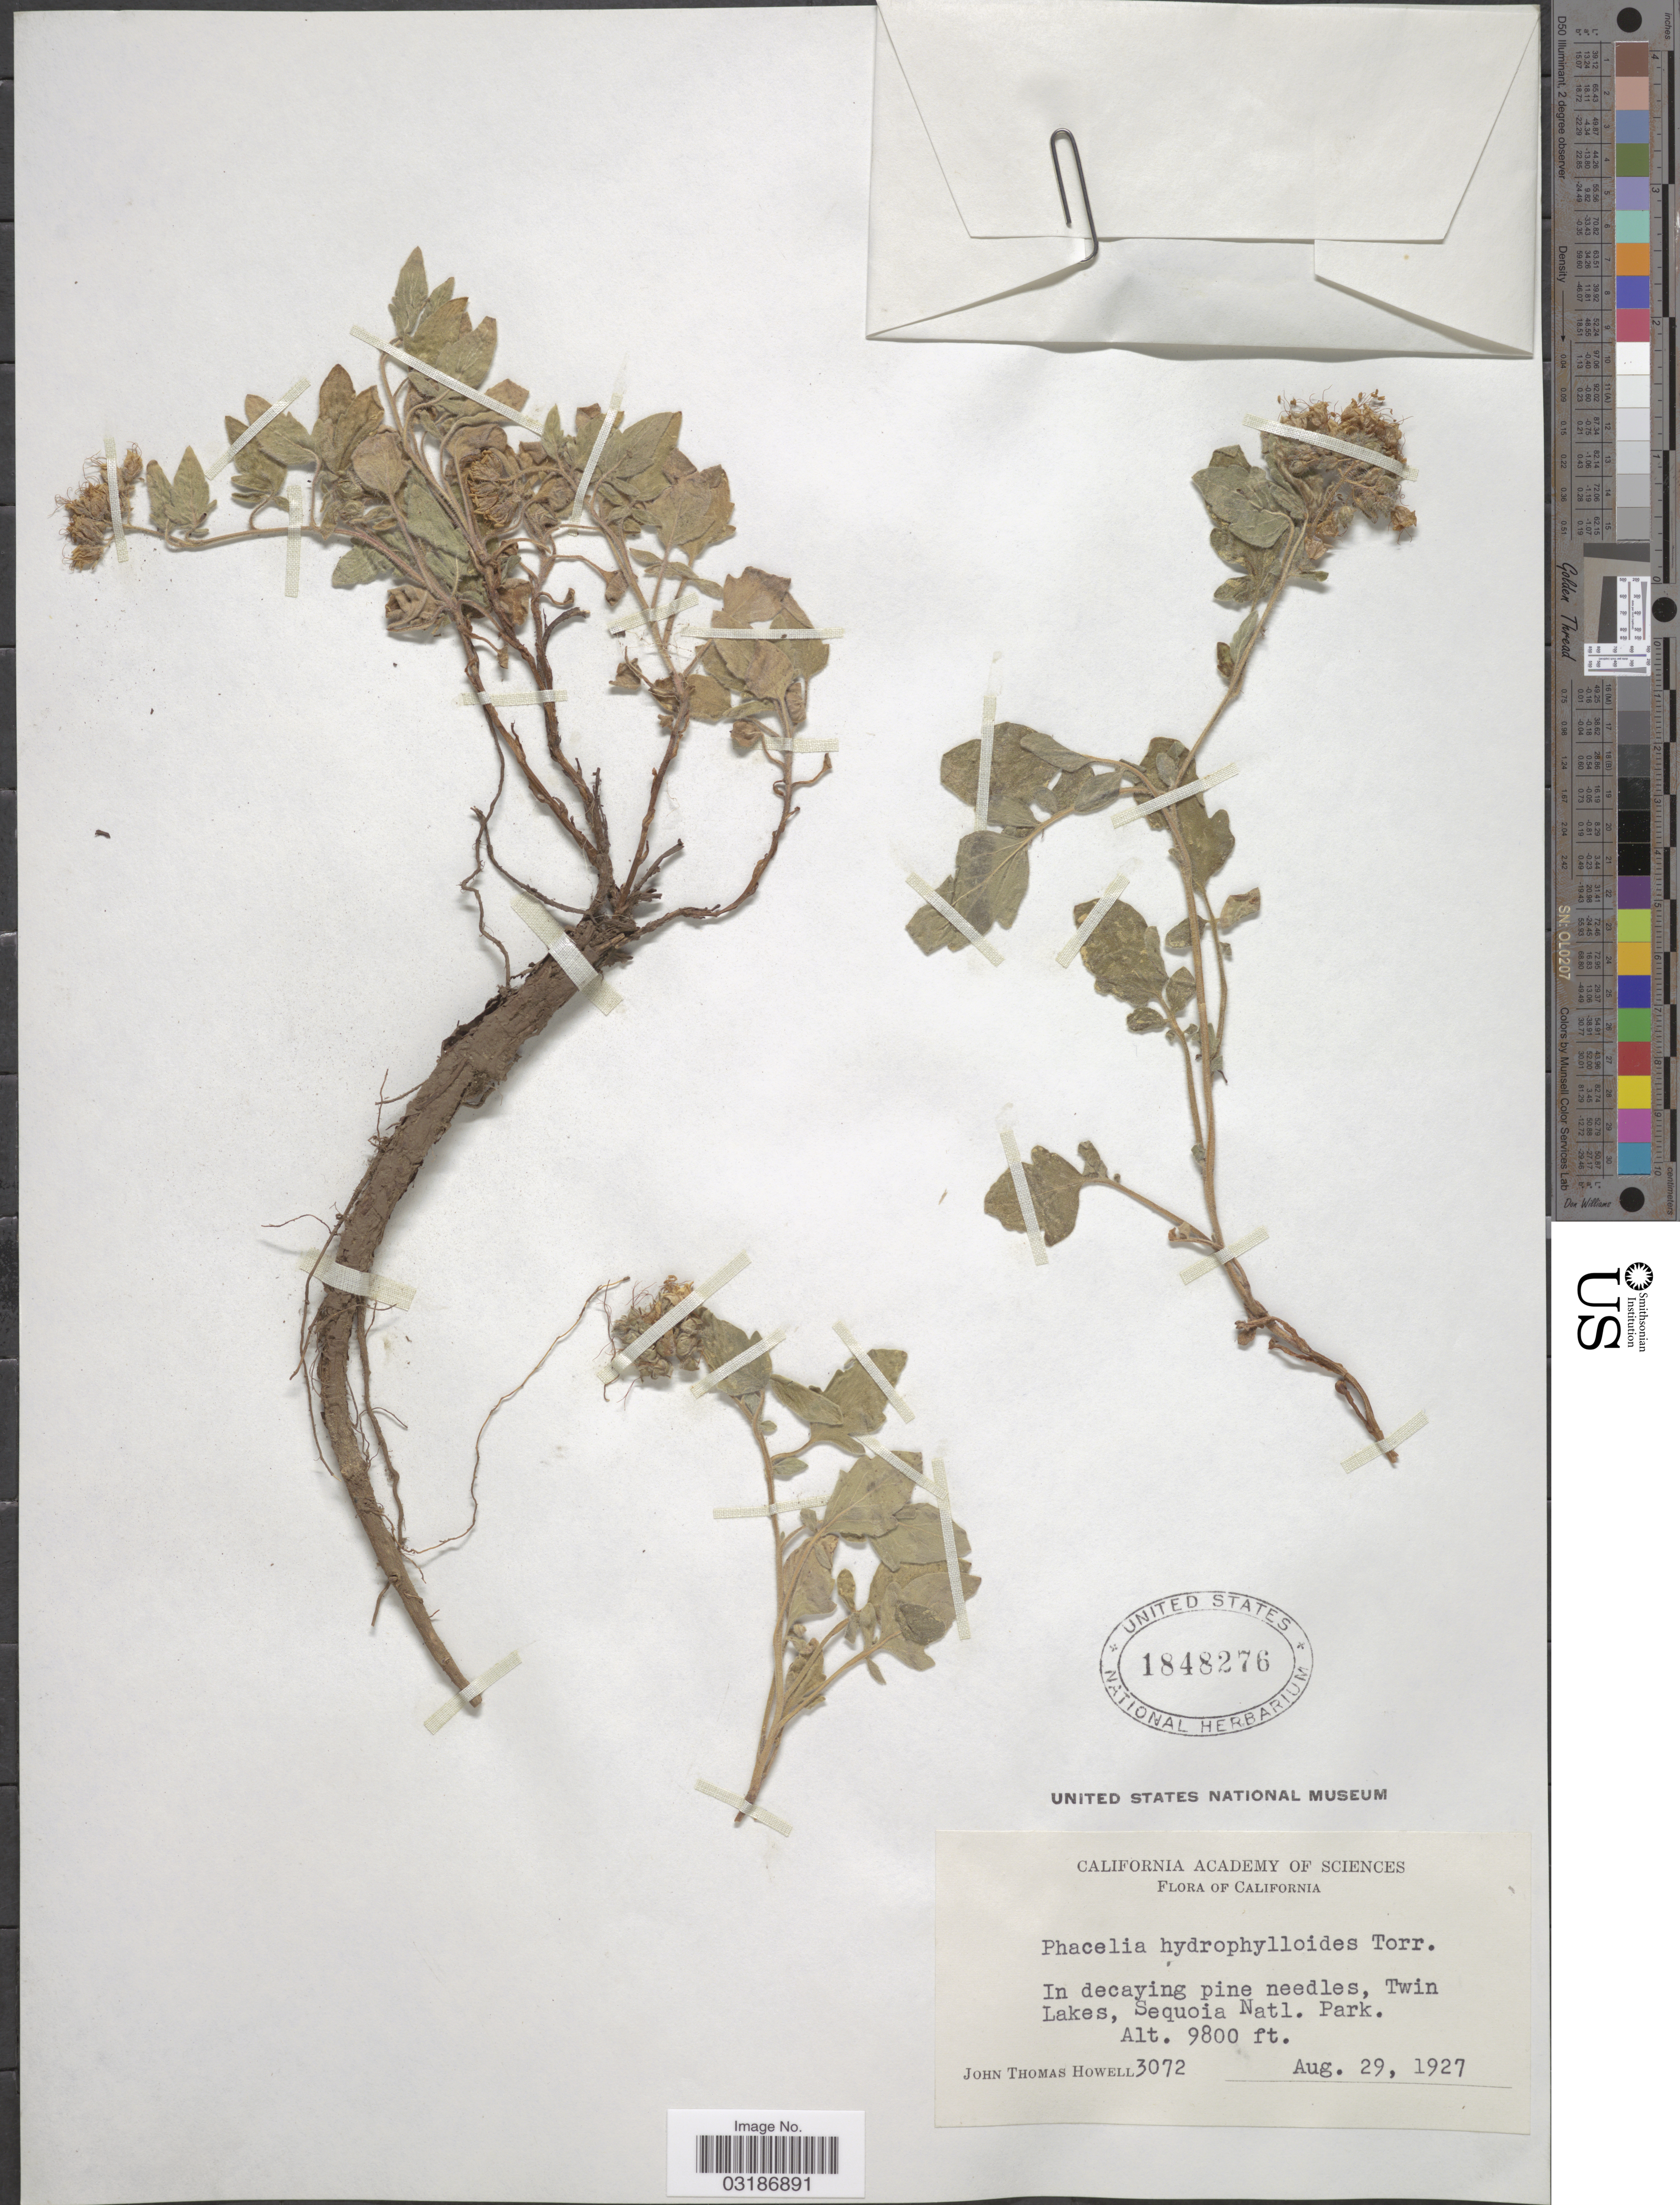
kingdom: Plantae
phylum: Tracheophyta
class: Magnoliopsida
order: Boraginales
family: Hydrophyllaceae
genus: Phacelia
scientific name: Phacelia hydrophylloides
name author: Torr. & A. Gray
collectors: J. T. Howell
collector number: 3072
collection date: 1927-08-29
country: United States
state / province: California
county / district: San Bernardino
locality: In decaying pine needles, Twin Lakes, Sequoia Natl. Park.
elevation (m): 2987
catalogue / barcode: US 1848276